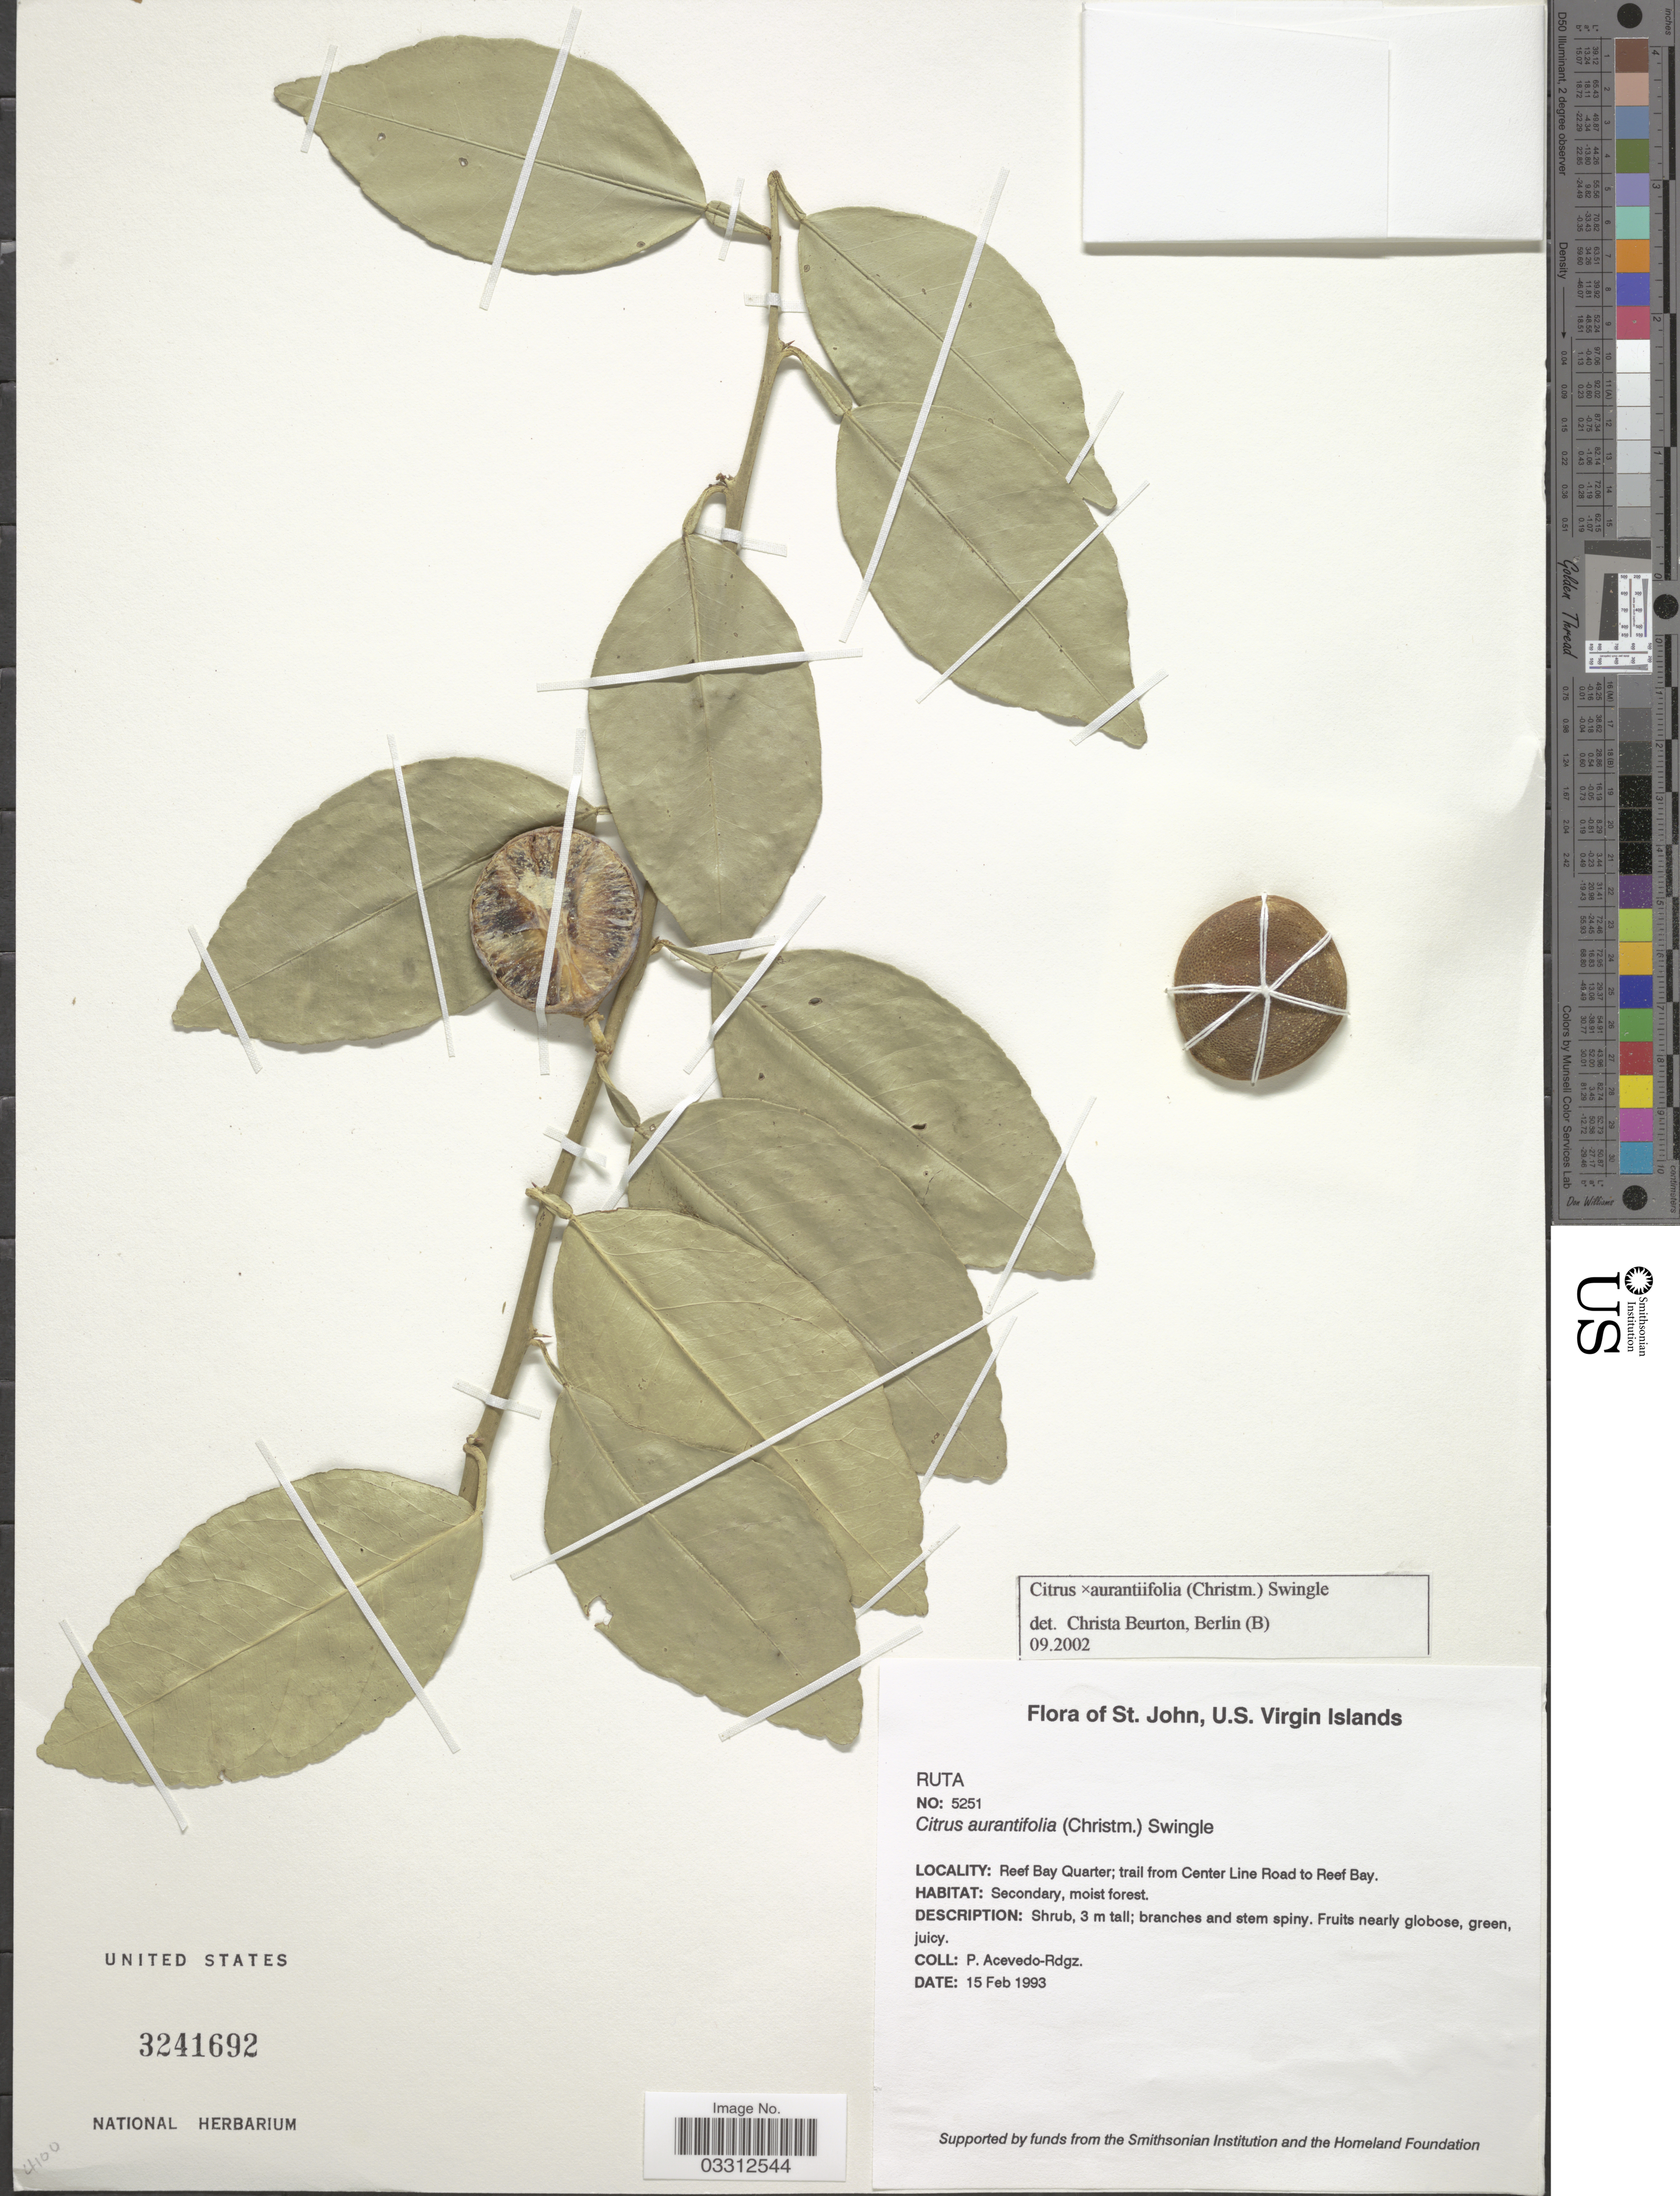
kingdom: Plantae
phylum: Tracheophyta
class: Magnoliopsida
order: Sapindales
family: Rutaceae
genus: Citrus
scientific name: Citrus x aurantifolia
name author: (Christm.) Swingle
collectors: P. Acevedo-Rodr.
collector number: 5251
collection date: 1993-02-15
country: U.S. Virgin Islands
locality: St. John. Reef Bay Quarter; trail from Center Line Road to Reef Bay.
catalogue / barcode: US 3241692